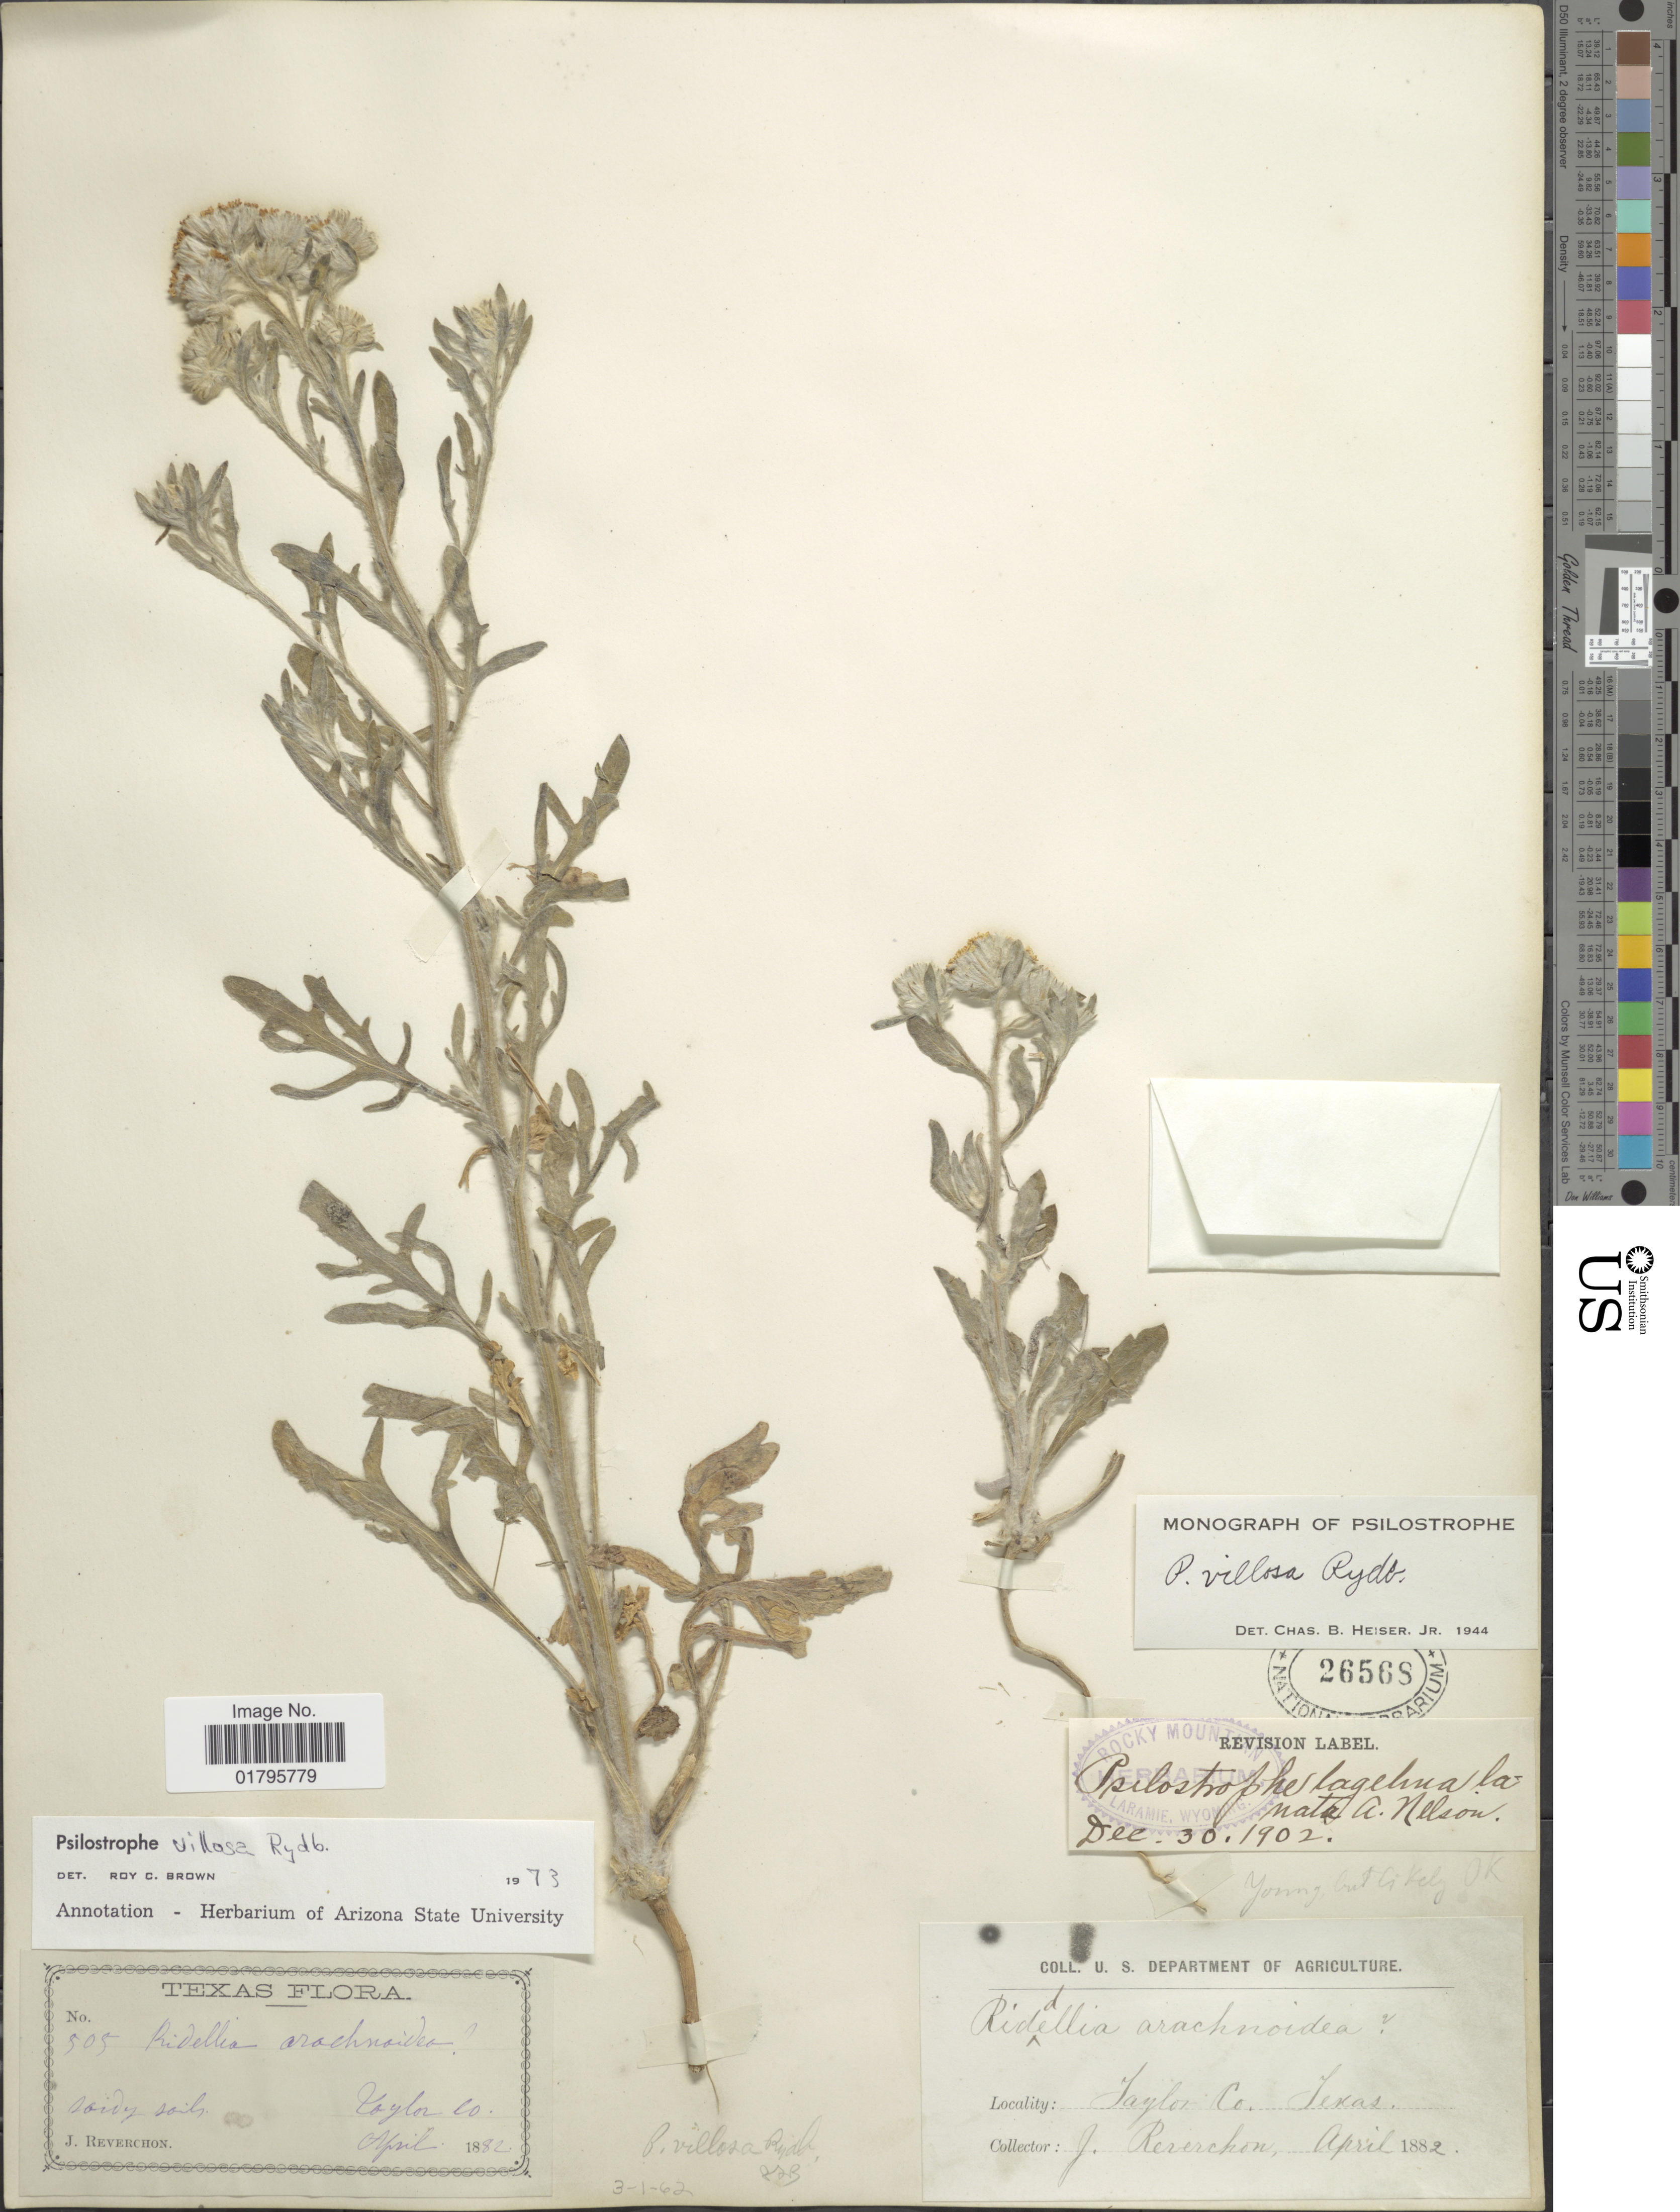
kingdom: Plantae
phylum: Tracheophyta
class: Magnoliopsida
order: Asterales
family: Asteraceae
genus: Psilostrophe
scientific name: Psilostrophe villosa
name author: Rydb. ex Britton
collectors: J. Reverchon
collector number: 505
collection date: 1882-04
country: United States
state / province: Texas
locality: Taylor Co.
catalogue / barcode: US 26568